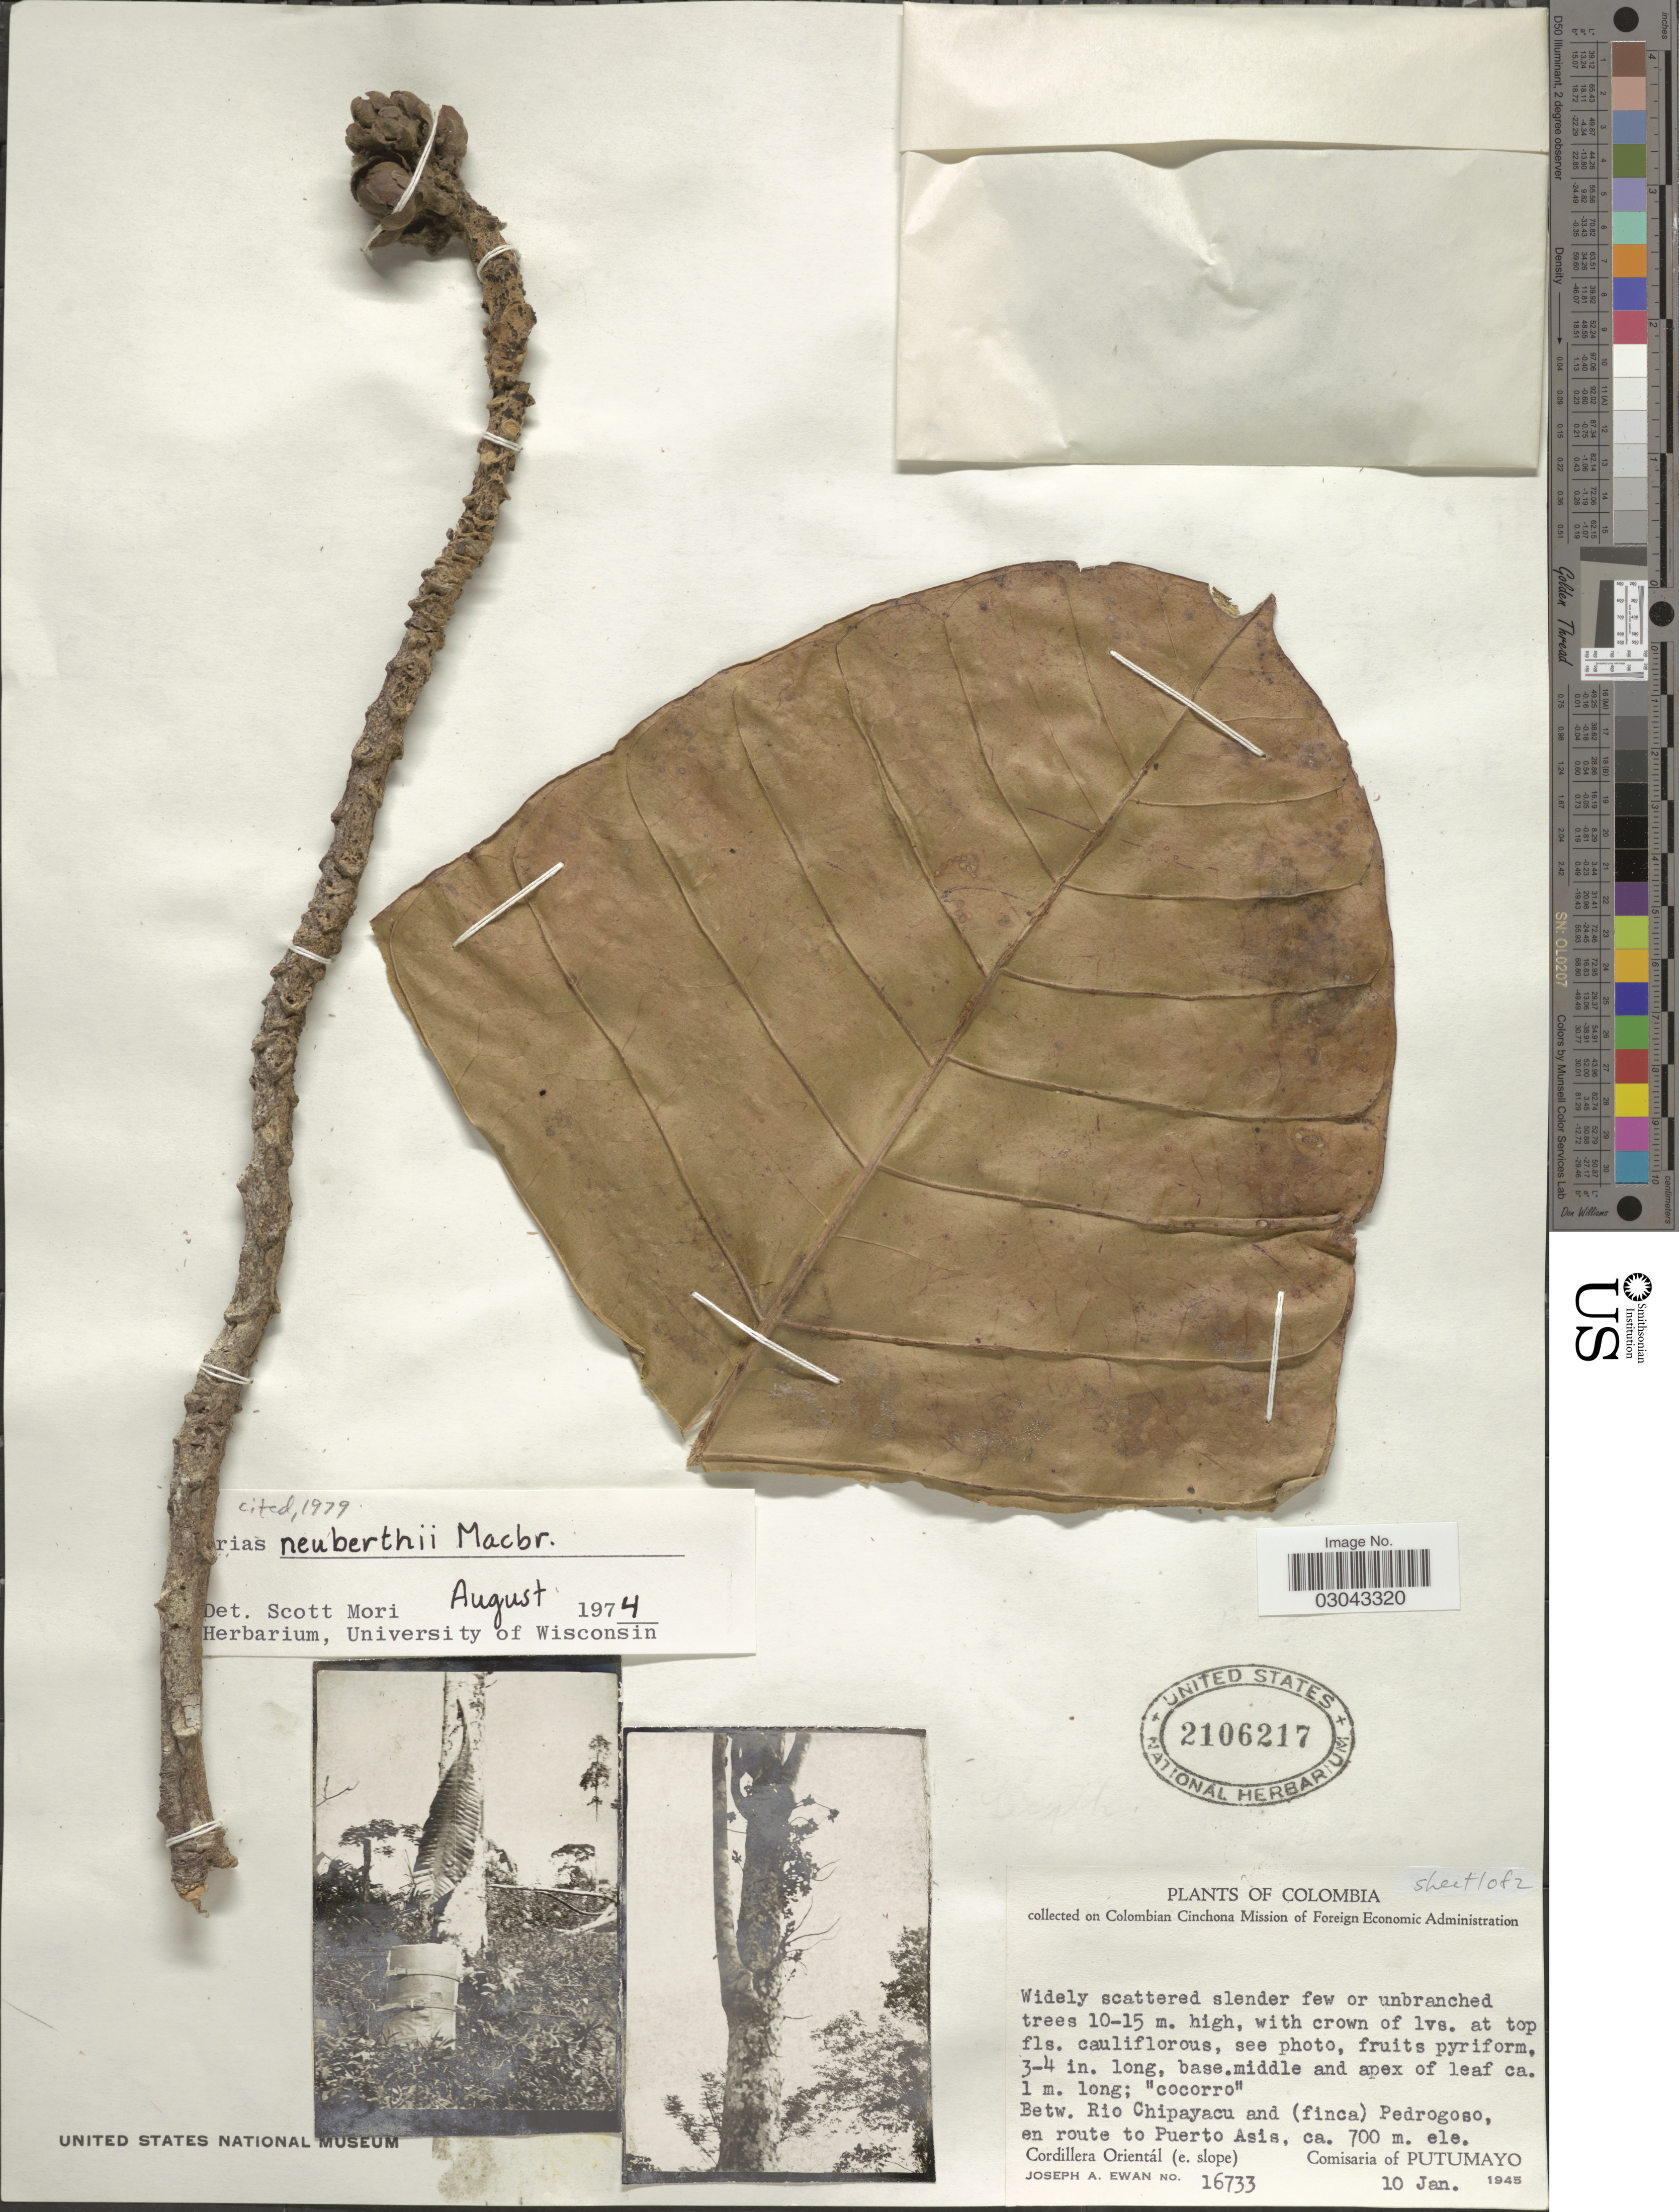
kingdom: Plantae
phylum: Tracheophyta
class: Magnoliopsida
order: Ericales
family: Lecythidaceae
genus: Grias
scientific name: Grias neuberthii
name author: J.F. Macbr.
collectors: J. A. Ewan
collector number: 16733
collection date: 1945-01-10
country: Colombia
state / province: Putumayo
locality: Betw. Rio Chipayacu and (finca) Pedrogoso, en route to Puerto Asis, Cordillera Orientál (e. slope), Comisaria of Putumayo.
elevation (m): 700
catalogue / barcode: US 2106217